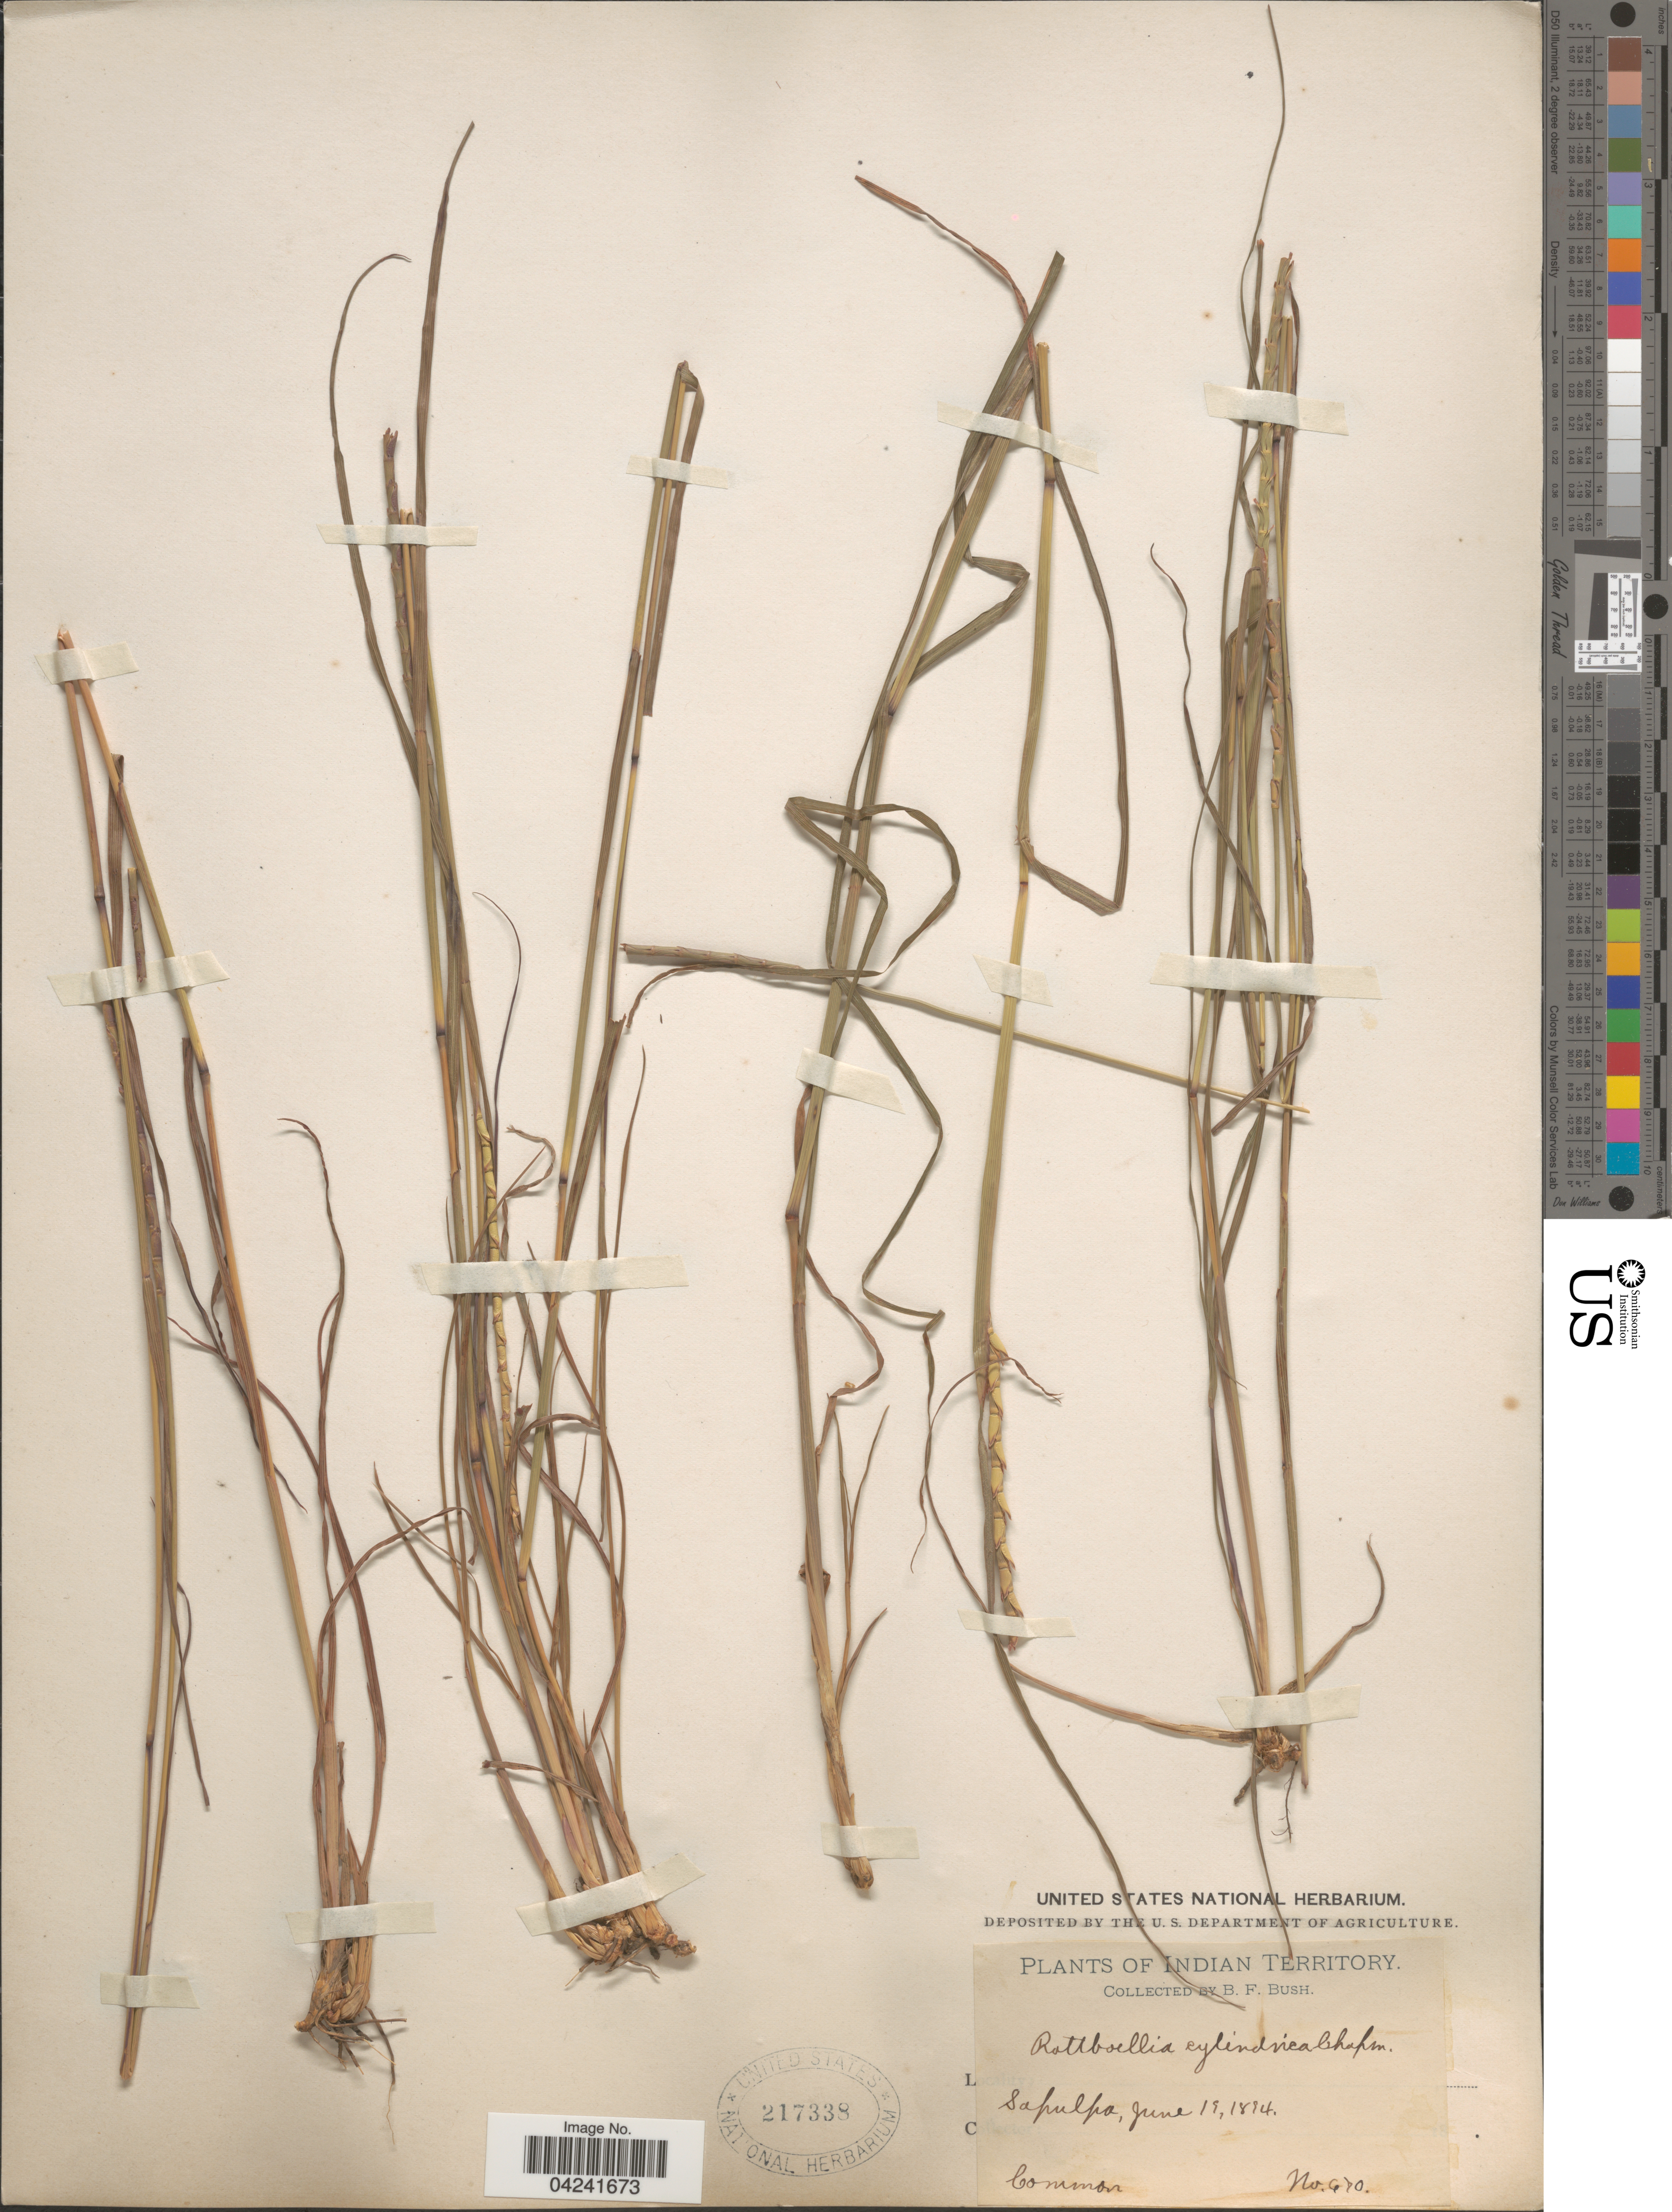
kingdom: Plantae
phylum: Tracheophyta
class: Liliopsida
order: Poales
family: Poaceae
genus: Mnesithea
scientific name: Mnesithea cylindrica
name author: (Michx.) de Koning & Sosef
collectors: B. F. Bush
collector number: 670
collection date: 1894-06-19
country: United States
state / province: Oklahoma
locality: Indian Territory. Sapulpa.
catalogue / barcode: US 217338